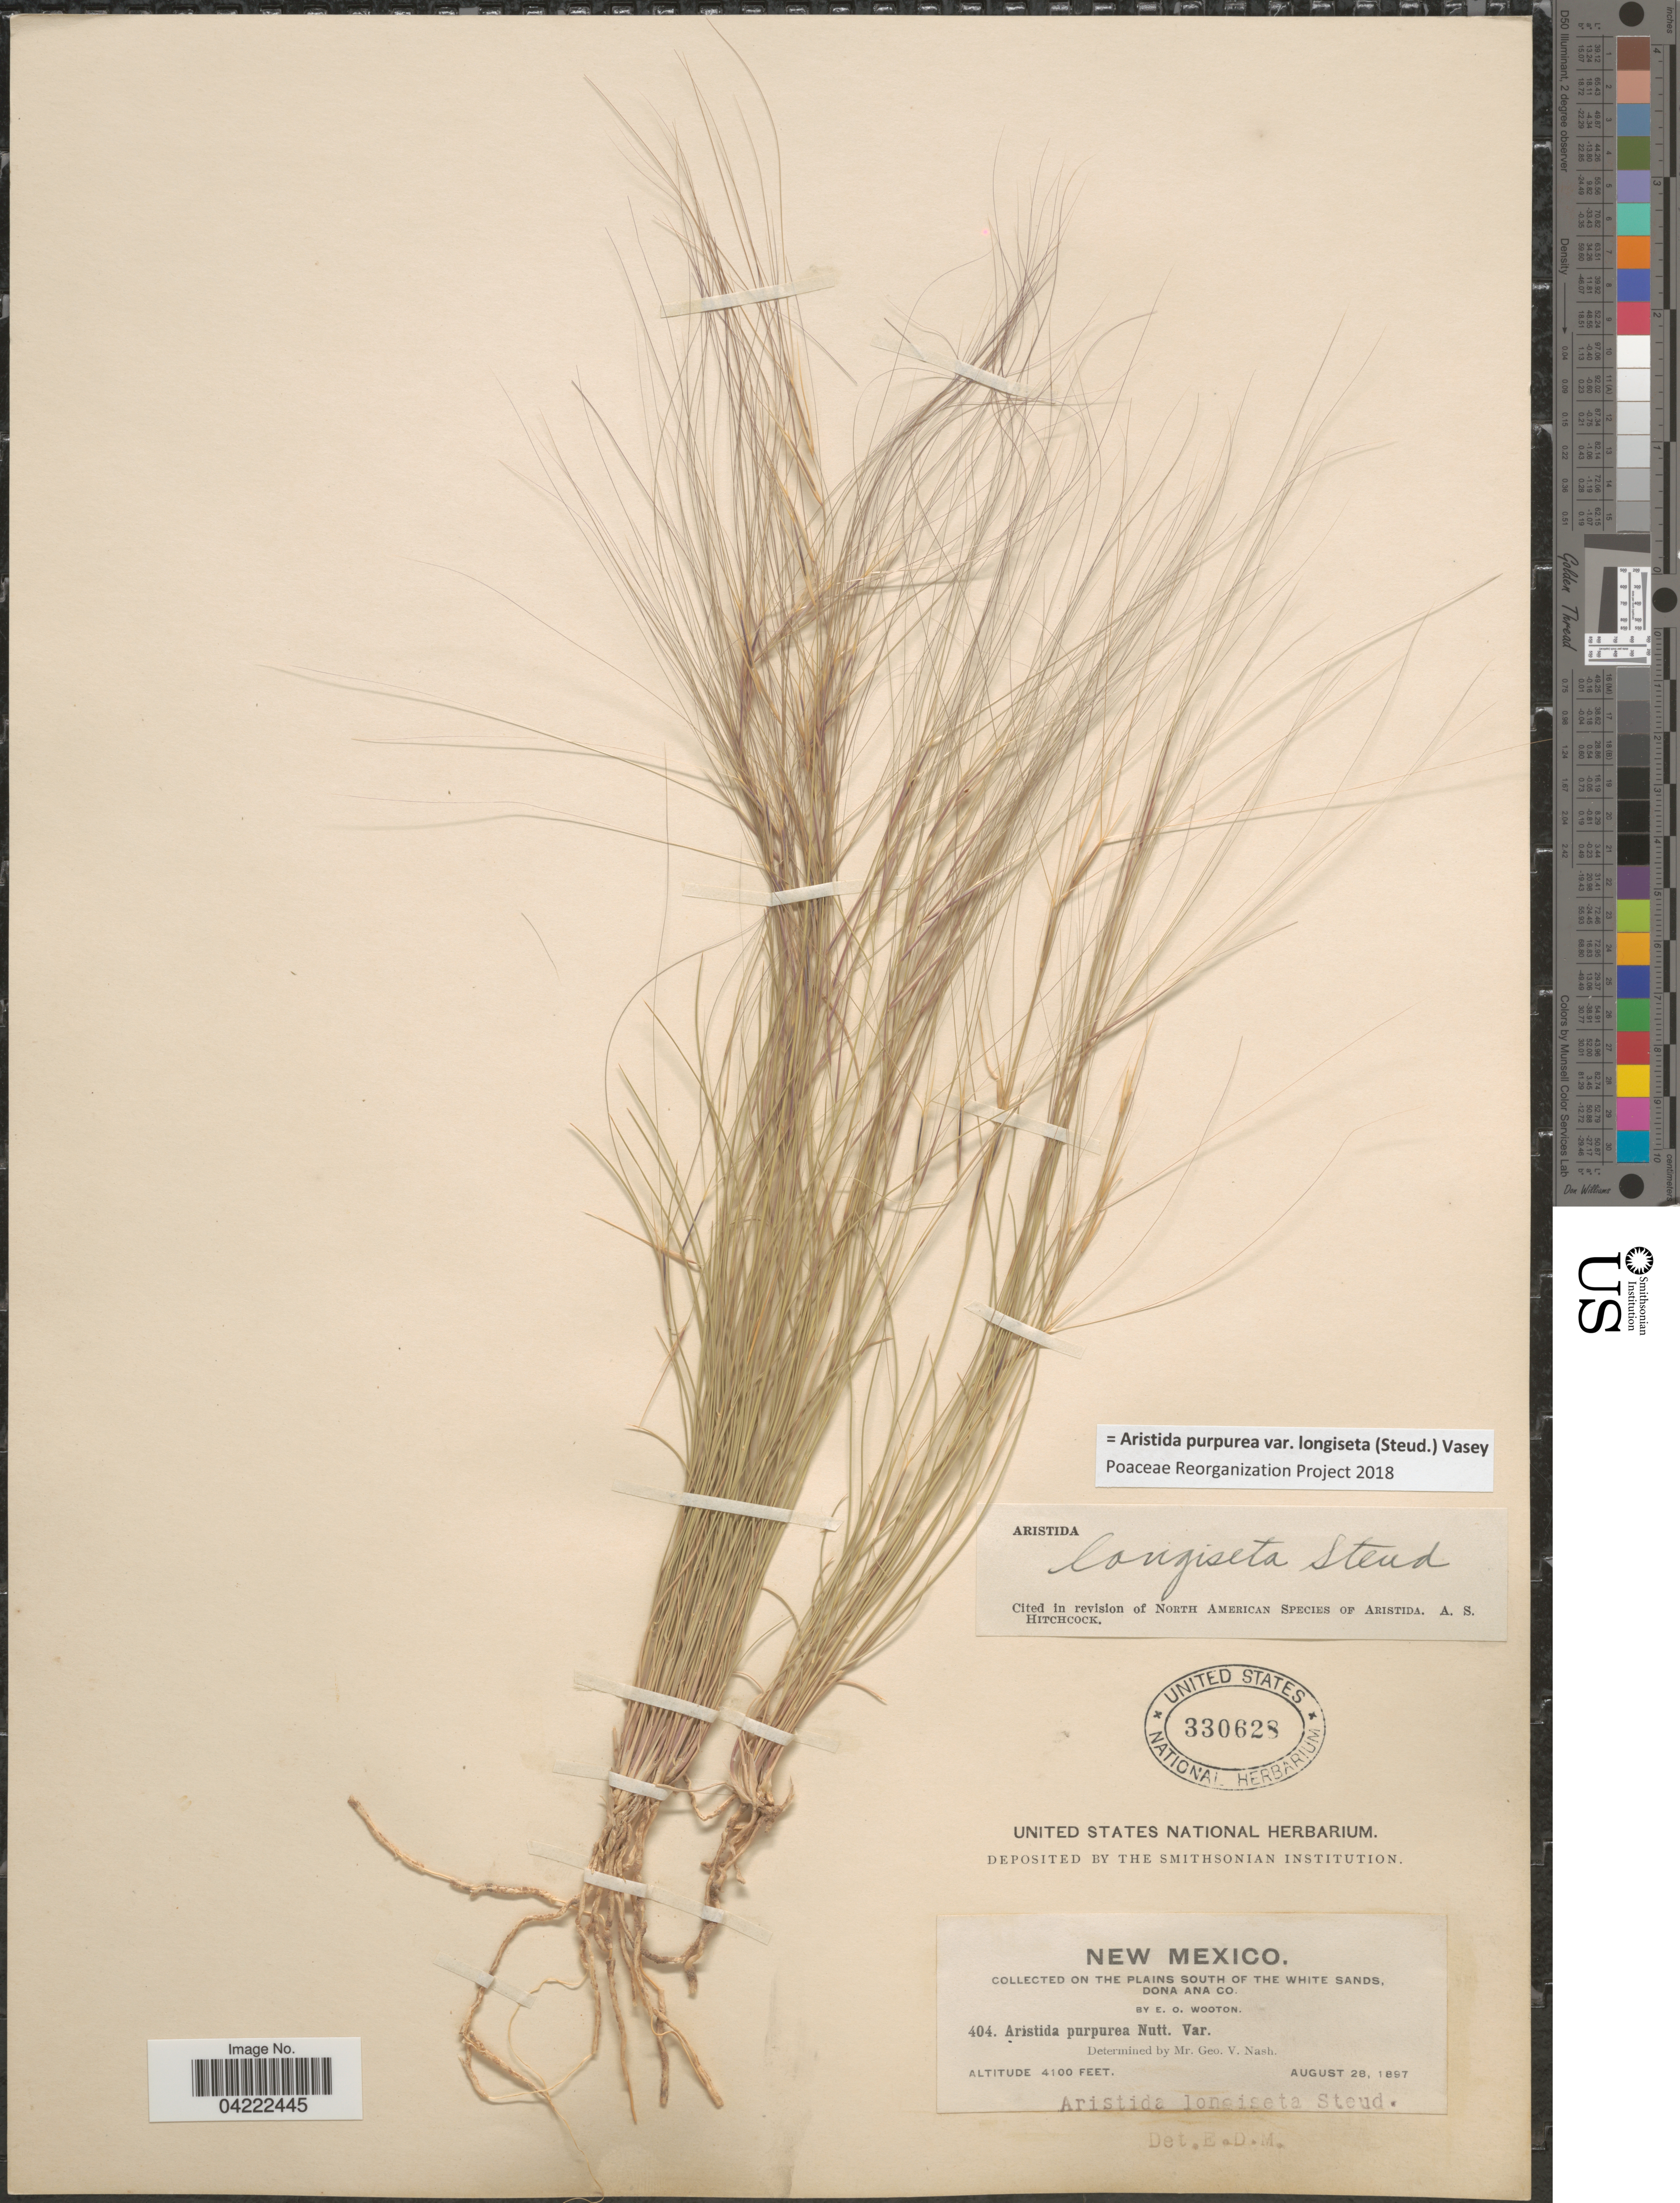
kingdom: Plantae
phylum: Tracheophyta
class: Liliopsida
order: Poales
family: Poaceae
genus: Aristida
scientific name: Aristida purpurea var. longiseta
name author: (Steud.) Vasey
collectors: E. O. Wooton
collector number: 404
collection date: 1897-08-28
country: United States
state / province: New Mexico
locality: On the plains South of the White Sands, Dona Ana Co.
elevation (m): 1250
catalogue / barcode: US 330628